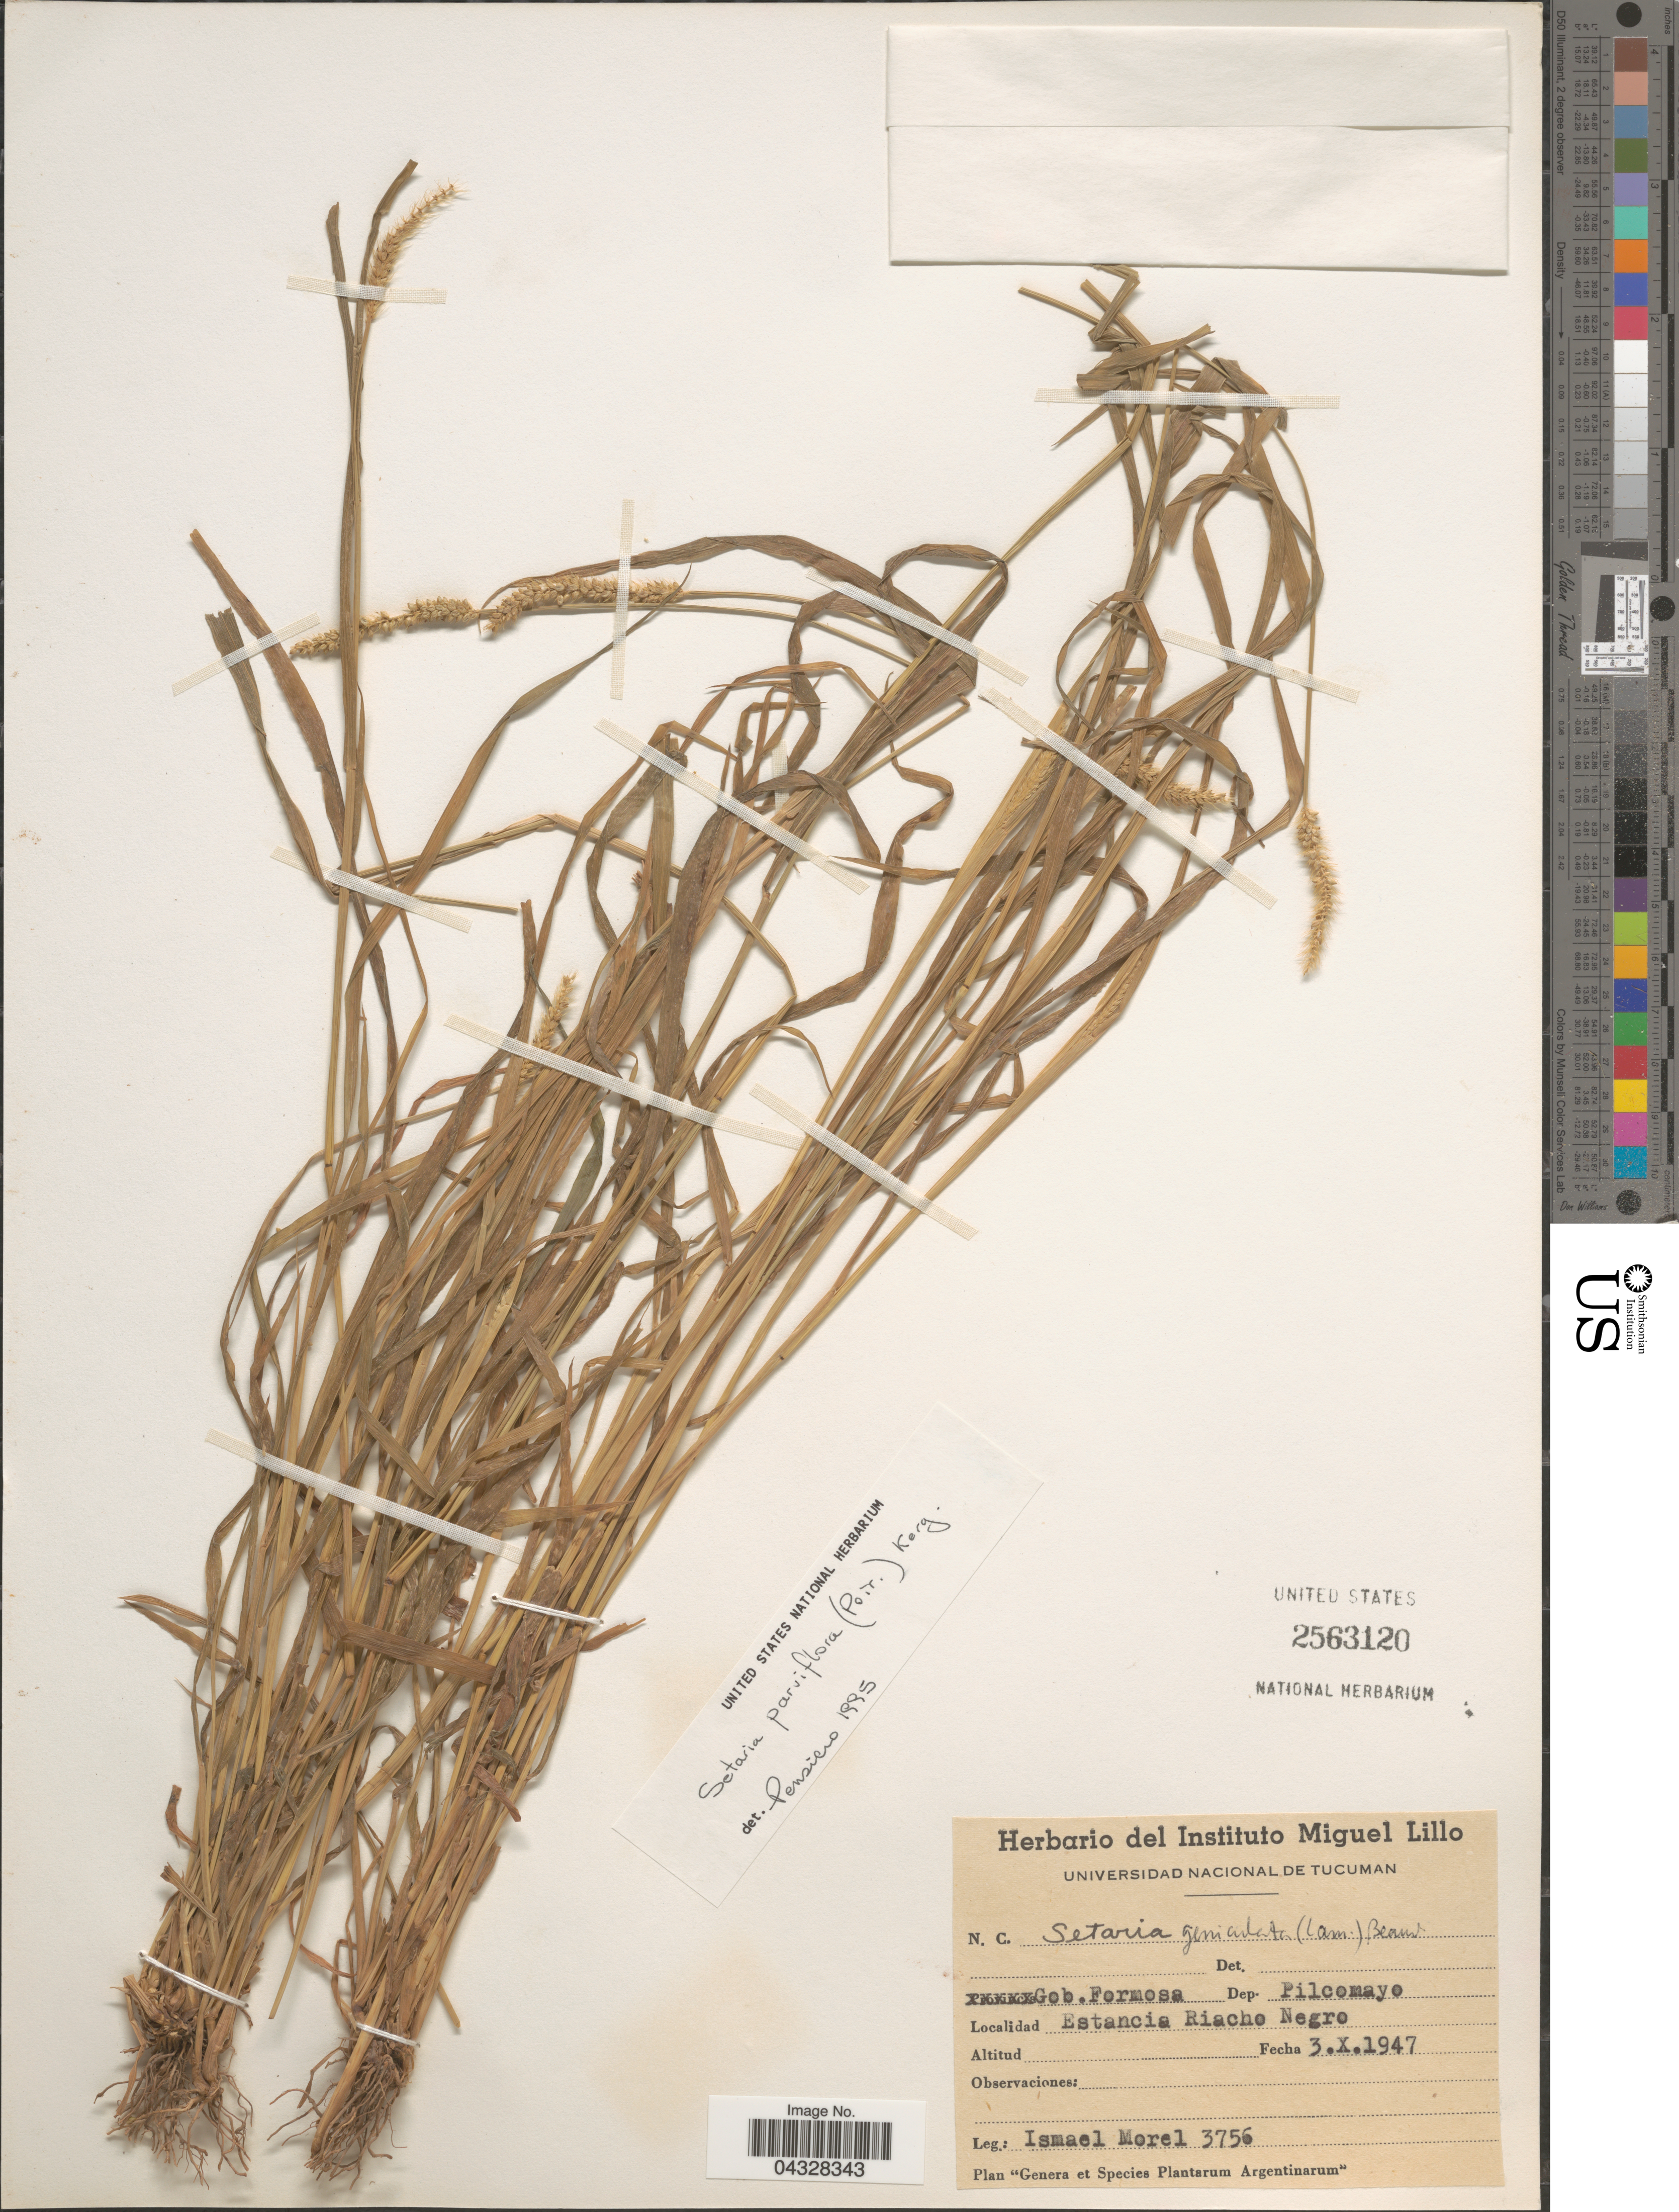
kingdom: Plantae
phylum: Tracheophyta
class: Liliopsida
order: Poales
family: Poaceae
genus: Setaria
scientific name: Setaria parviflora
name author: (Poir.) Kerguélen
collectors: I. Morel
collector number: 3756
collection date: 1947-10-03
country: Argentina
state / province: Formosa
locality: Gob. Formosa. Dep. Pilcomayo. Estancia Riacho Negro.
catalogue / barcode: US 2563120